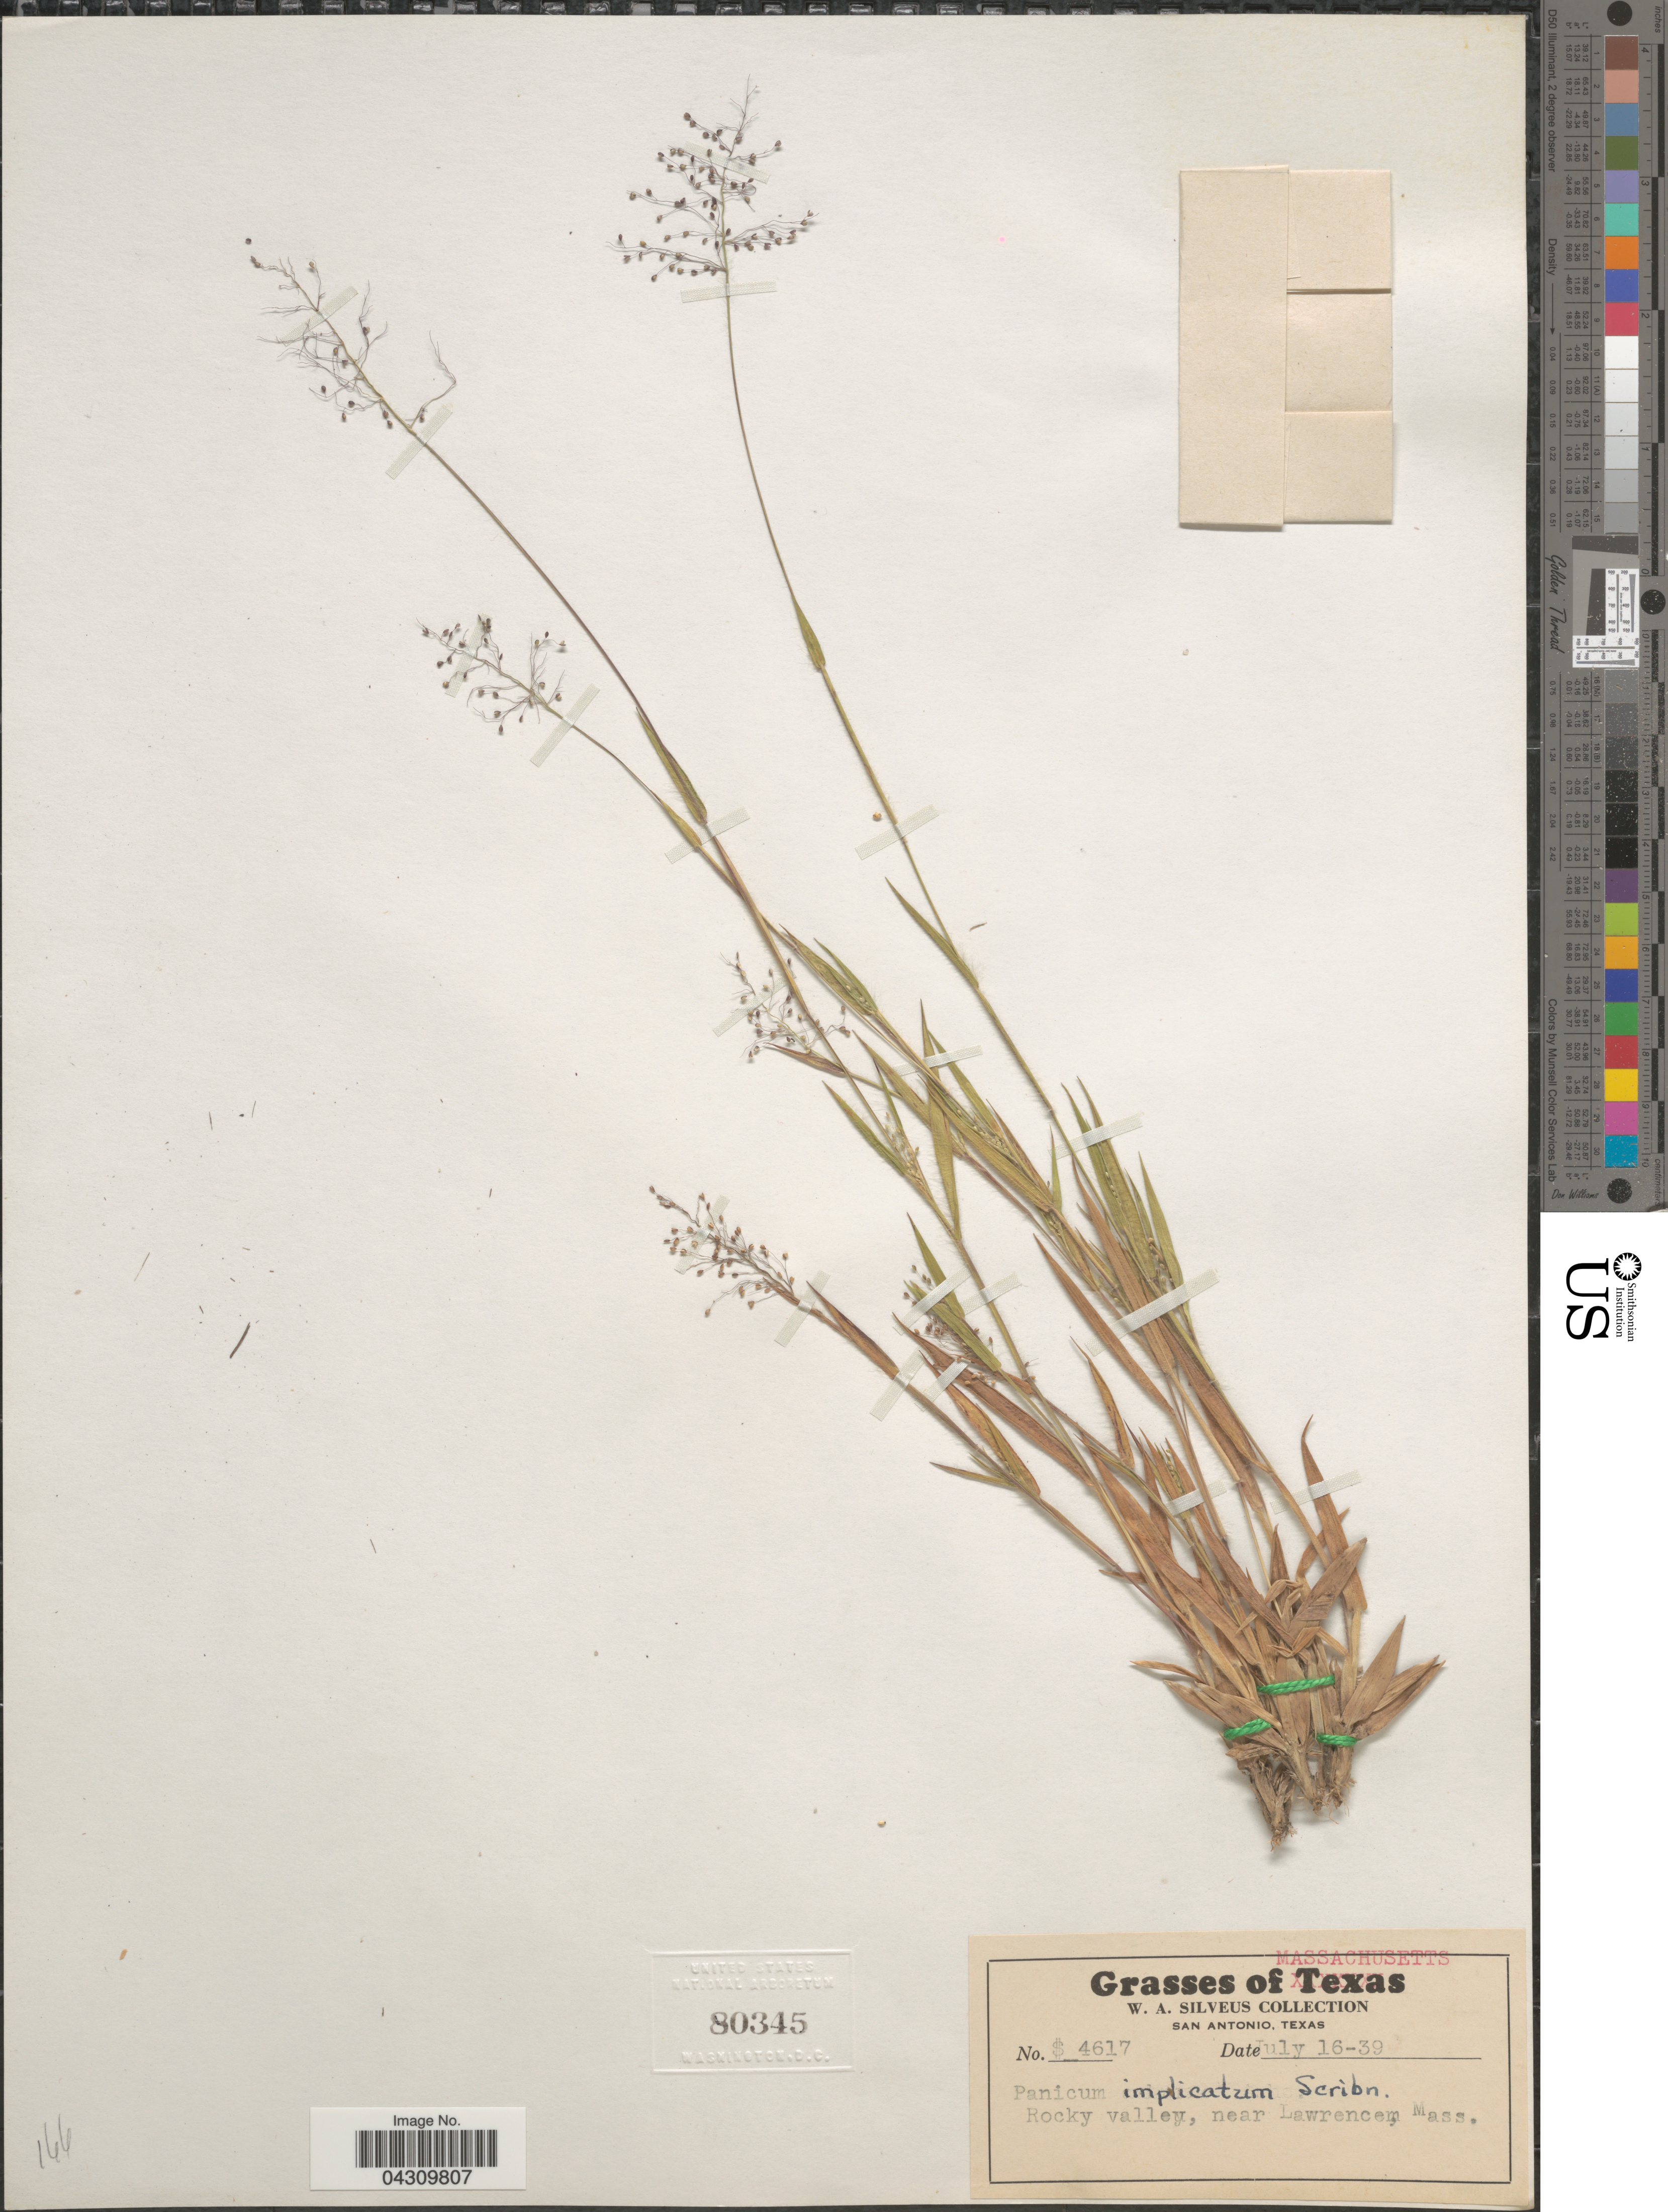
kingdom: Plantae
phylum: Tracheophyta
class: Liliopsida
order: Poales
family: Poaceae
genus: Dichanthelium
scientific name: Dichanthelium acuminatum var. acuminatum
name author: (Sw.) Gould & C.A. Clark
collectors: W. Silveus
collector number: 4617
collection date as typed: Transcribed d/m/y: 16/7/39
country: United States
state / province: Massachusetts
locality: Rocky valley, near Lawrence.